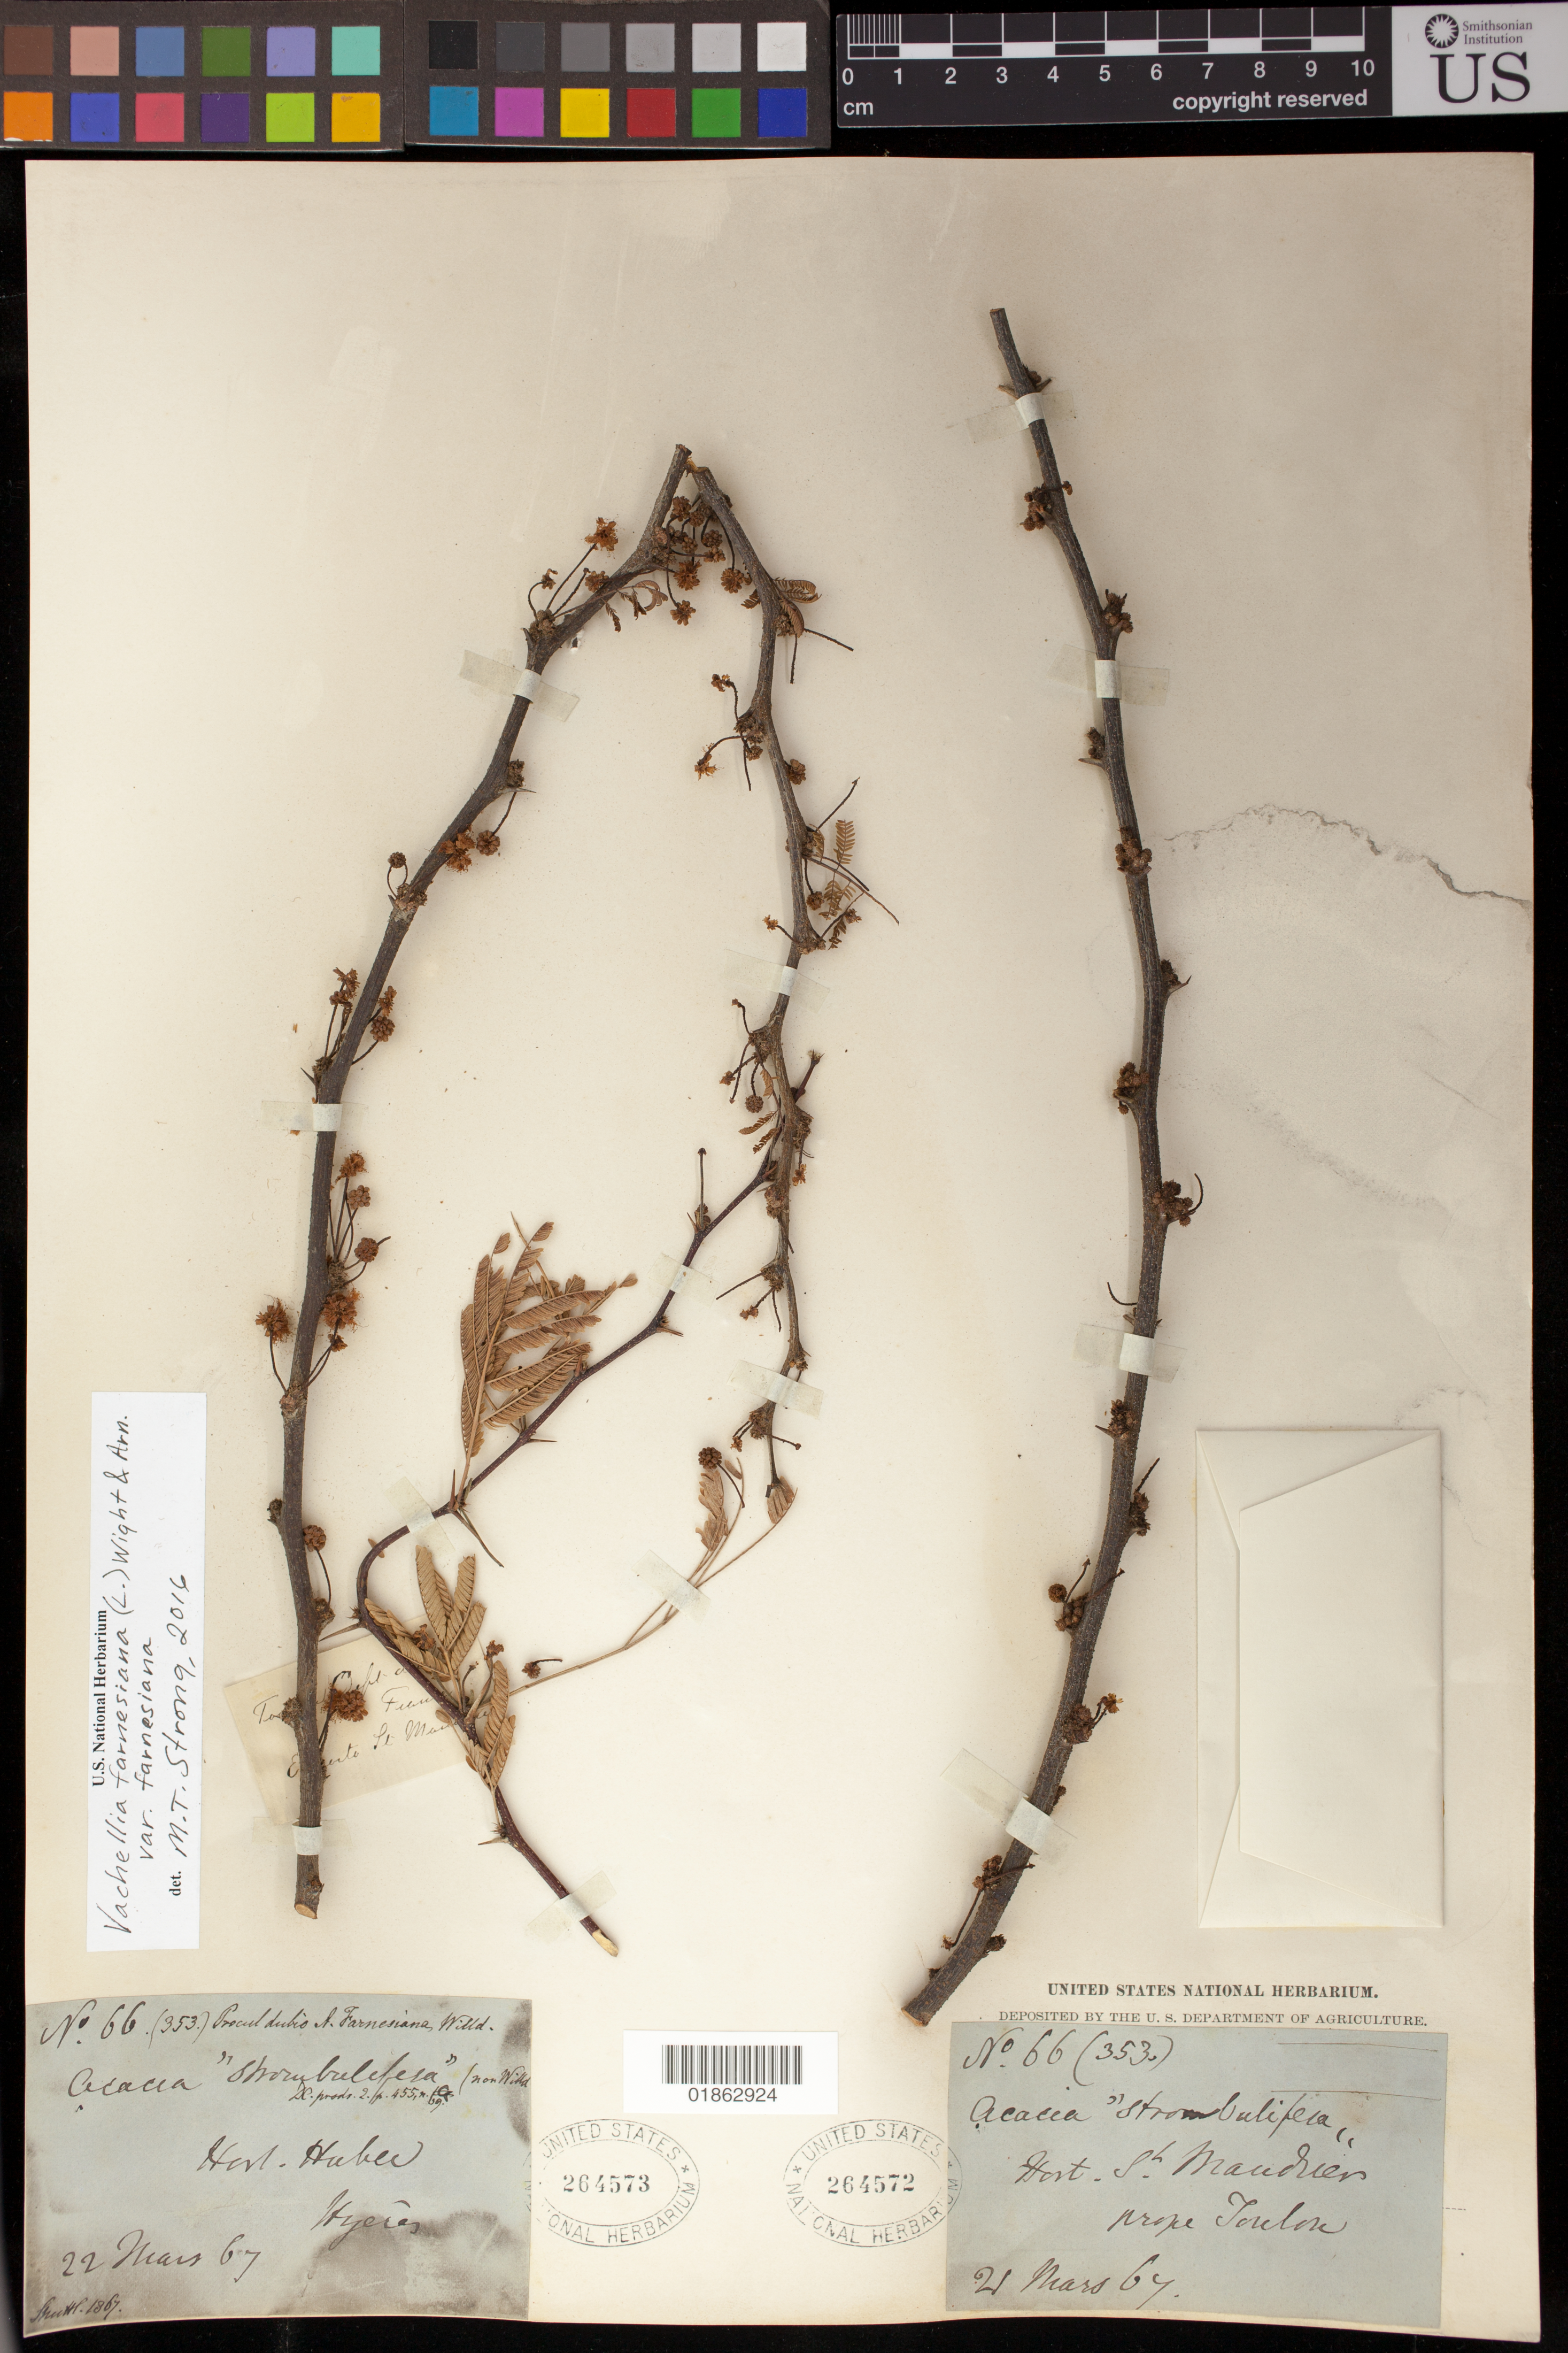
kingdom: Plantae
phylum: Tracheophyta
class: Magnoliopsida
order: Fabales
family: Fabaceae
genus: Vachellia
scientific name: Vachellia farnesiana var. farnesiana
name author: (L.) Wight & Arn.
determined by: Strong, M. T., (US), Smithsonian Institution - National Museum of Natural History (UNITED STATES)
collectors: -. Shuttleworth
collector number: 66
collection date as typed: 22 Mars 67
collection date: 1867-03-22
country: France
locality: Hyères, Hort. Huber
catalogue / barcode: US 264573